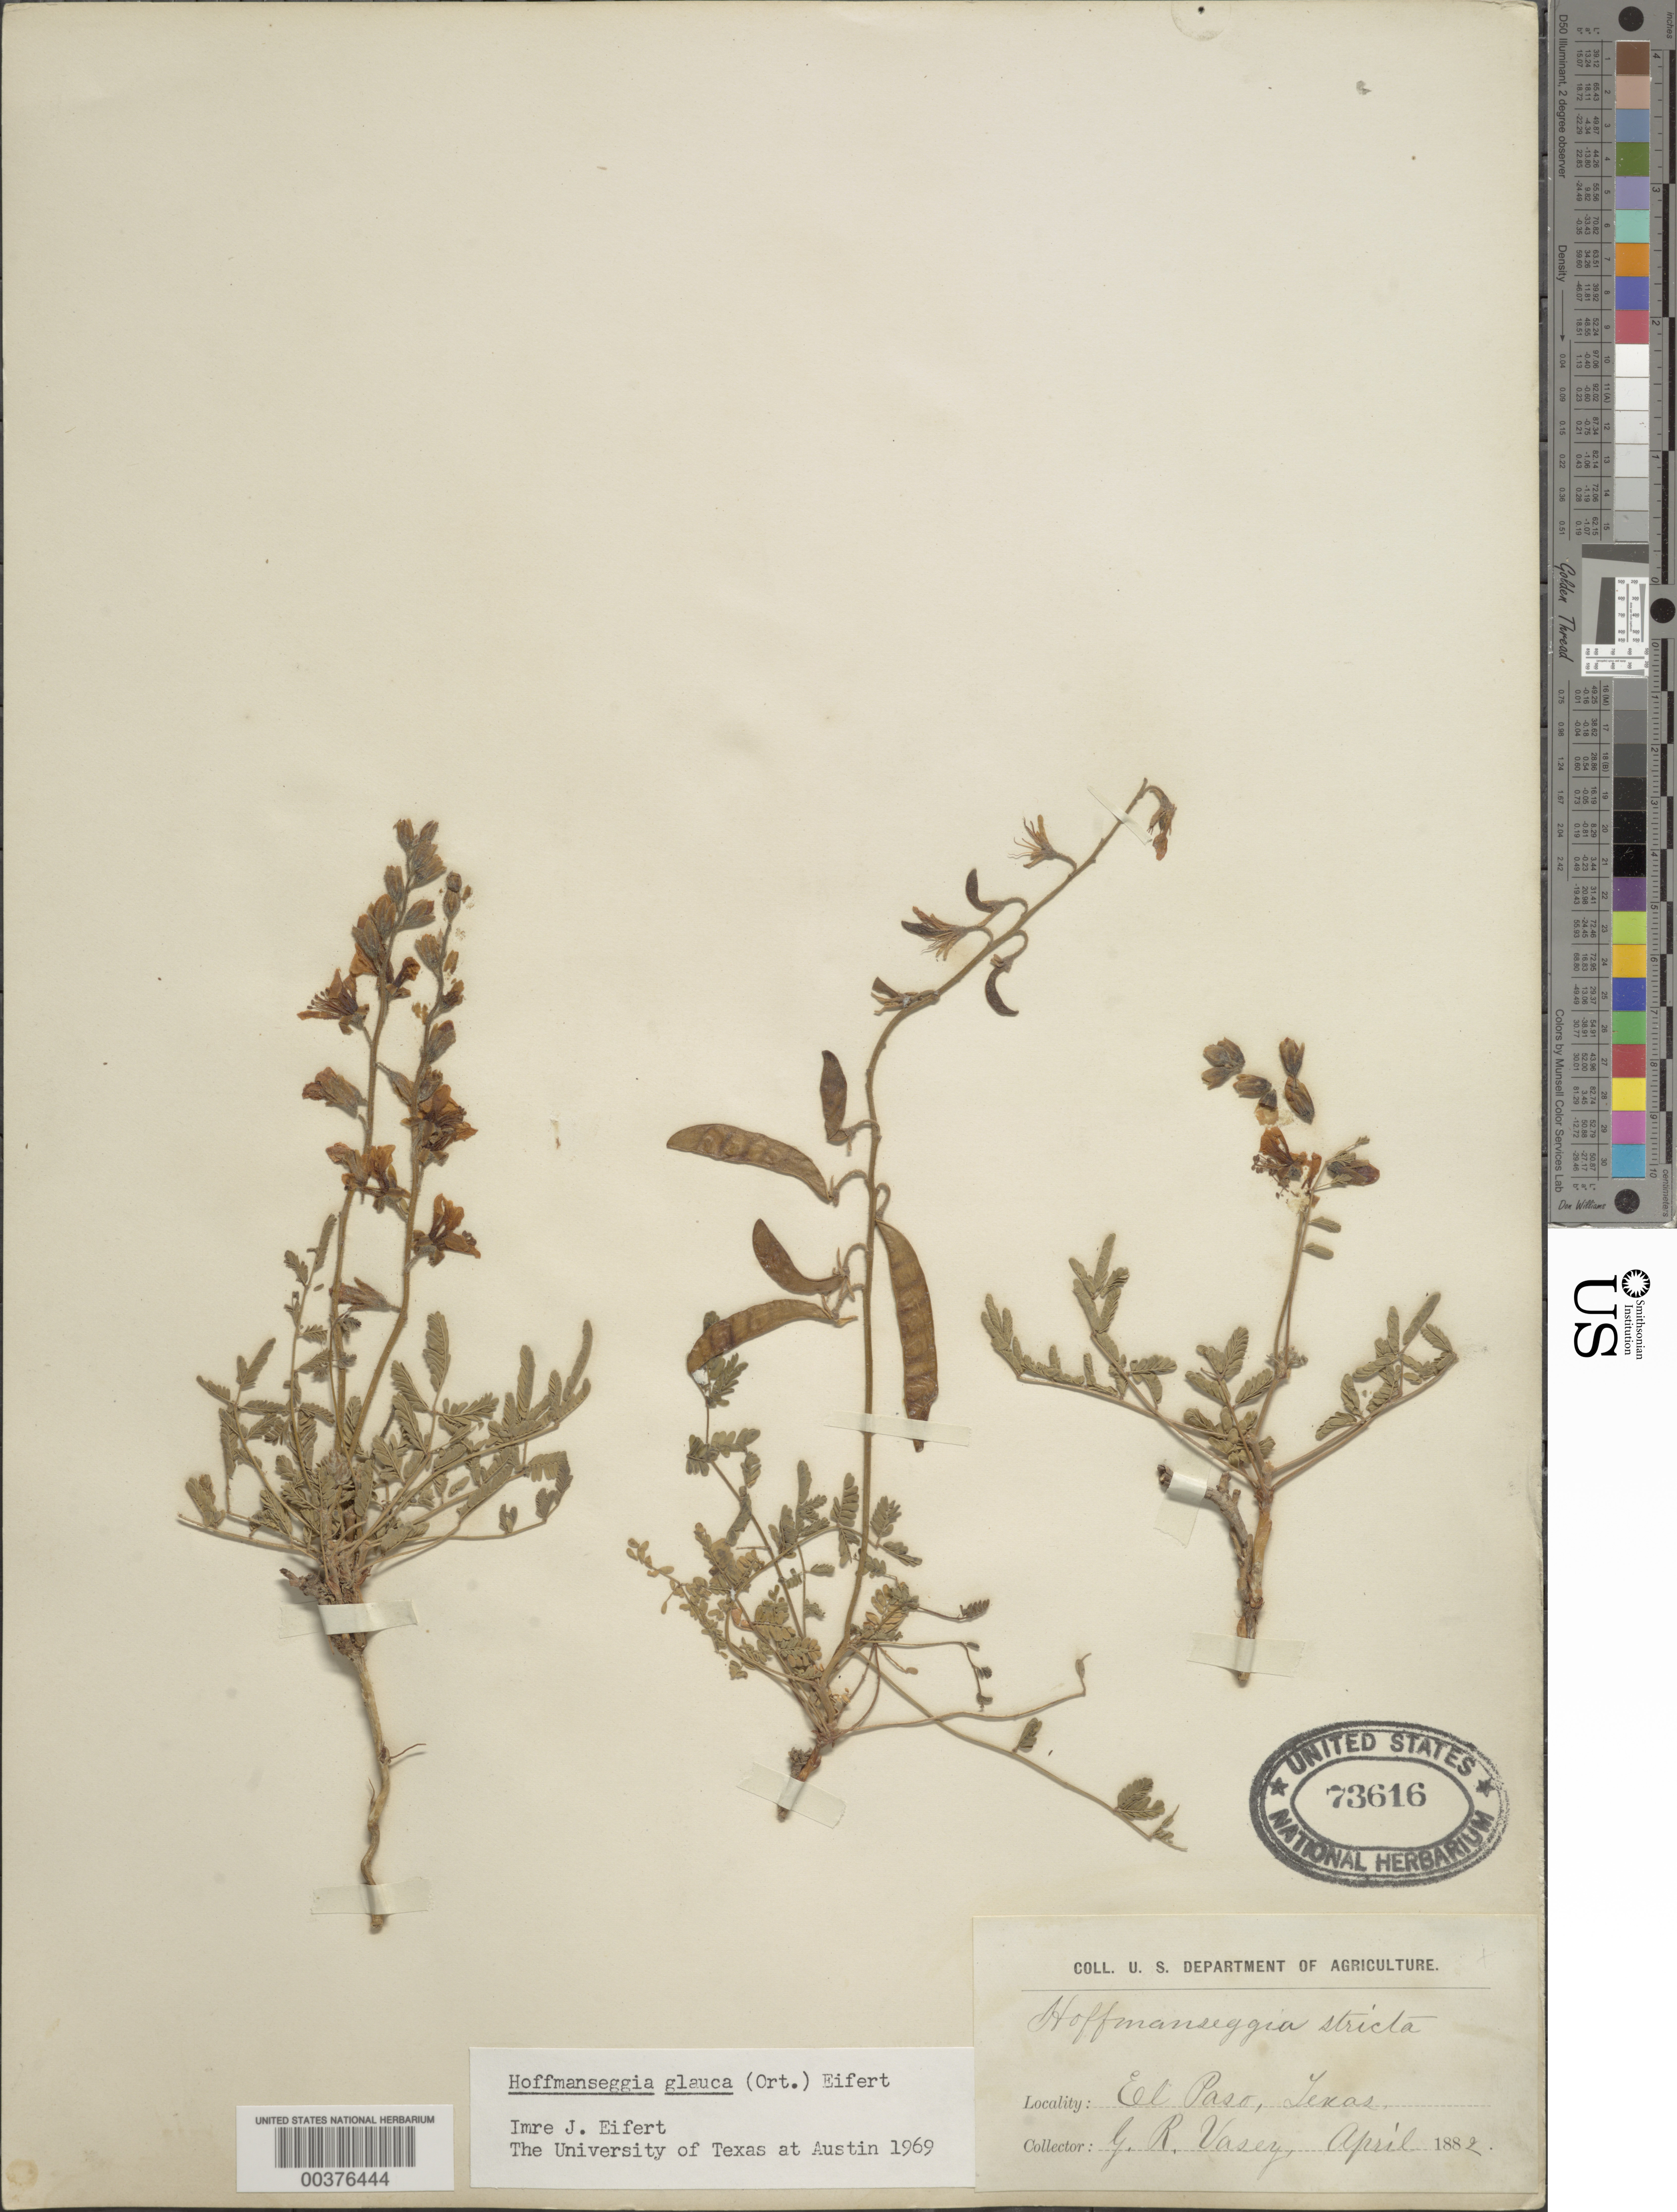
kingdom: Plantae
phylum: Tracheophyta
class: Magnoliopsida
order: Fabales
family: Fabaceae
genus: Hoffmannseggia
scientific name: Hoffmannseggia glauca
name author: (Ortega) Eifert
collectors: G. R. Vasey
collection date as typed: Apr 1882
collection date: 1882-04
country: United States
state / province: Texas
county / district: El Paso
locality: El Paso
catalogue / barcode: US 73616